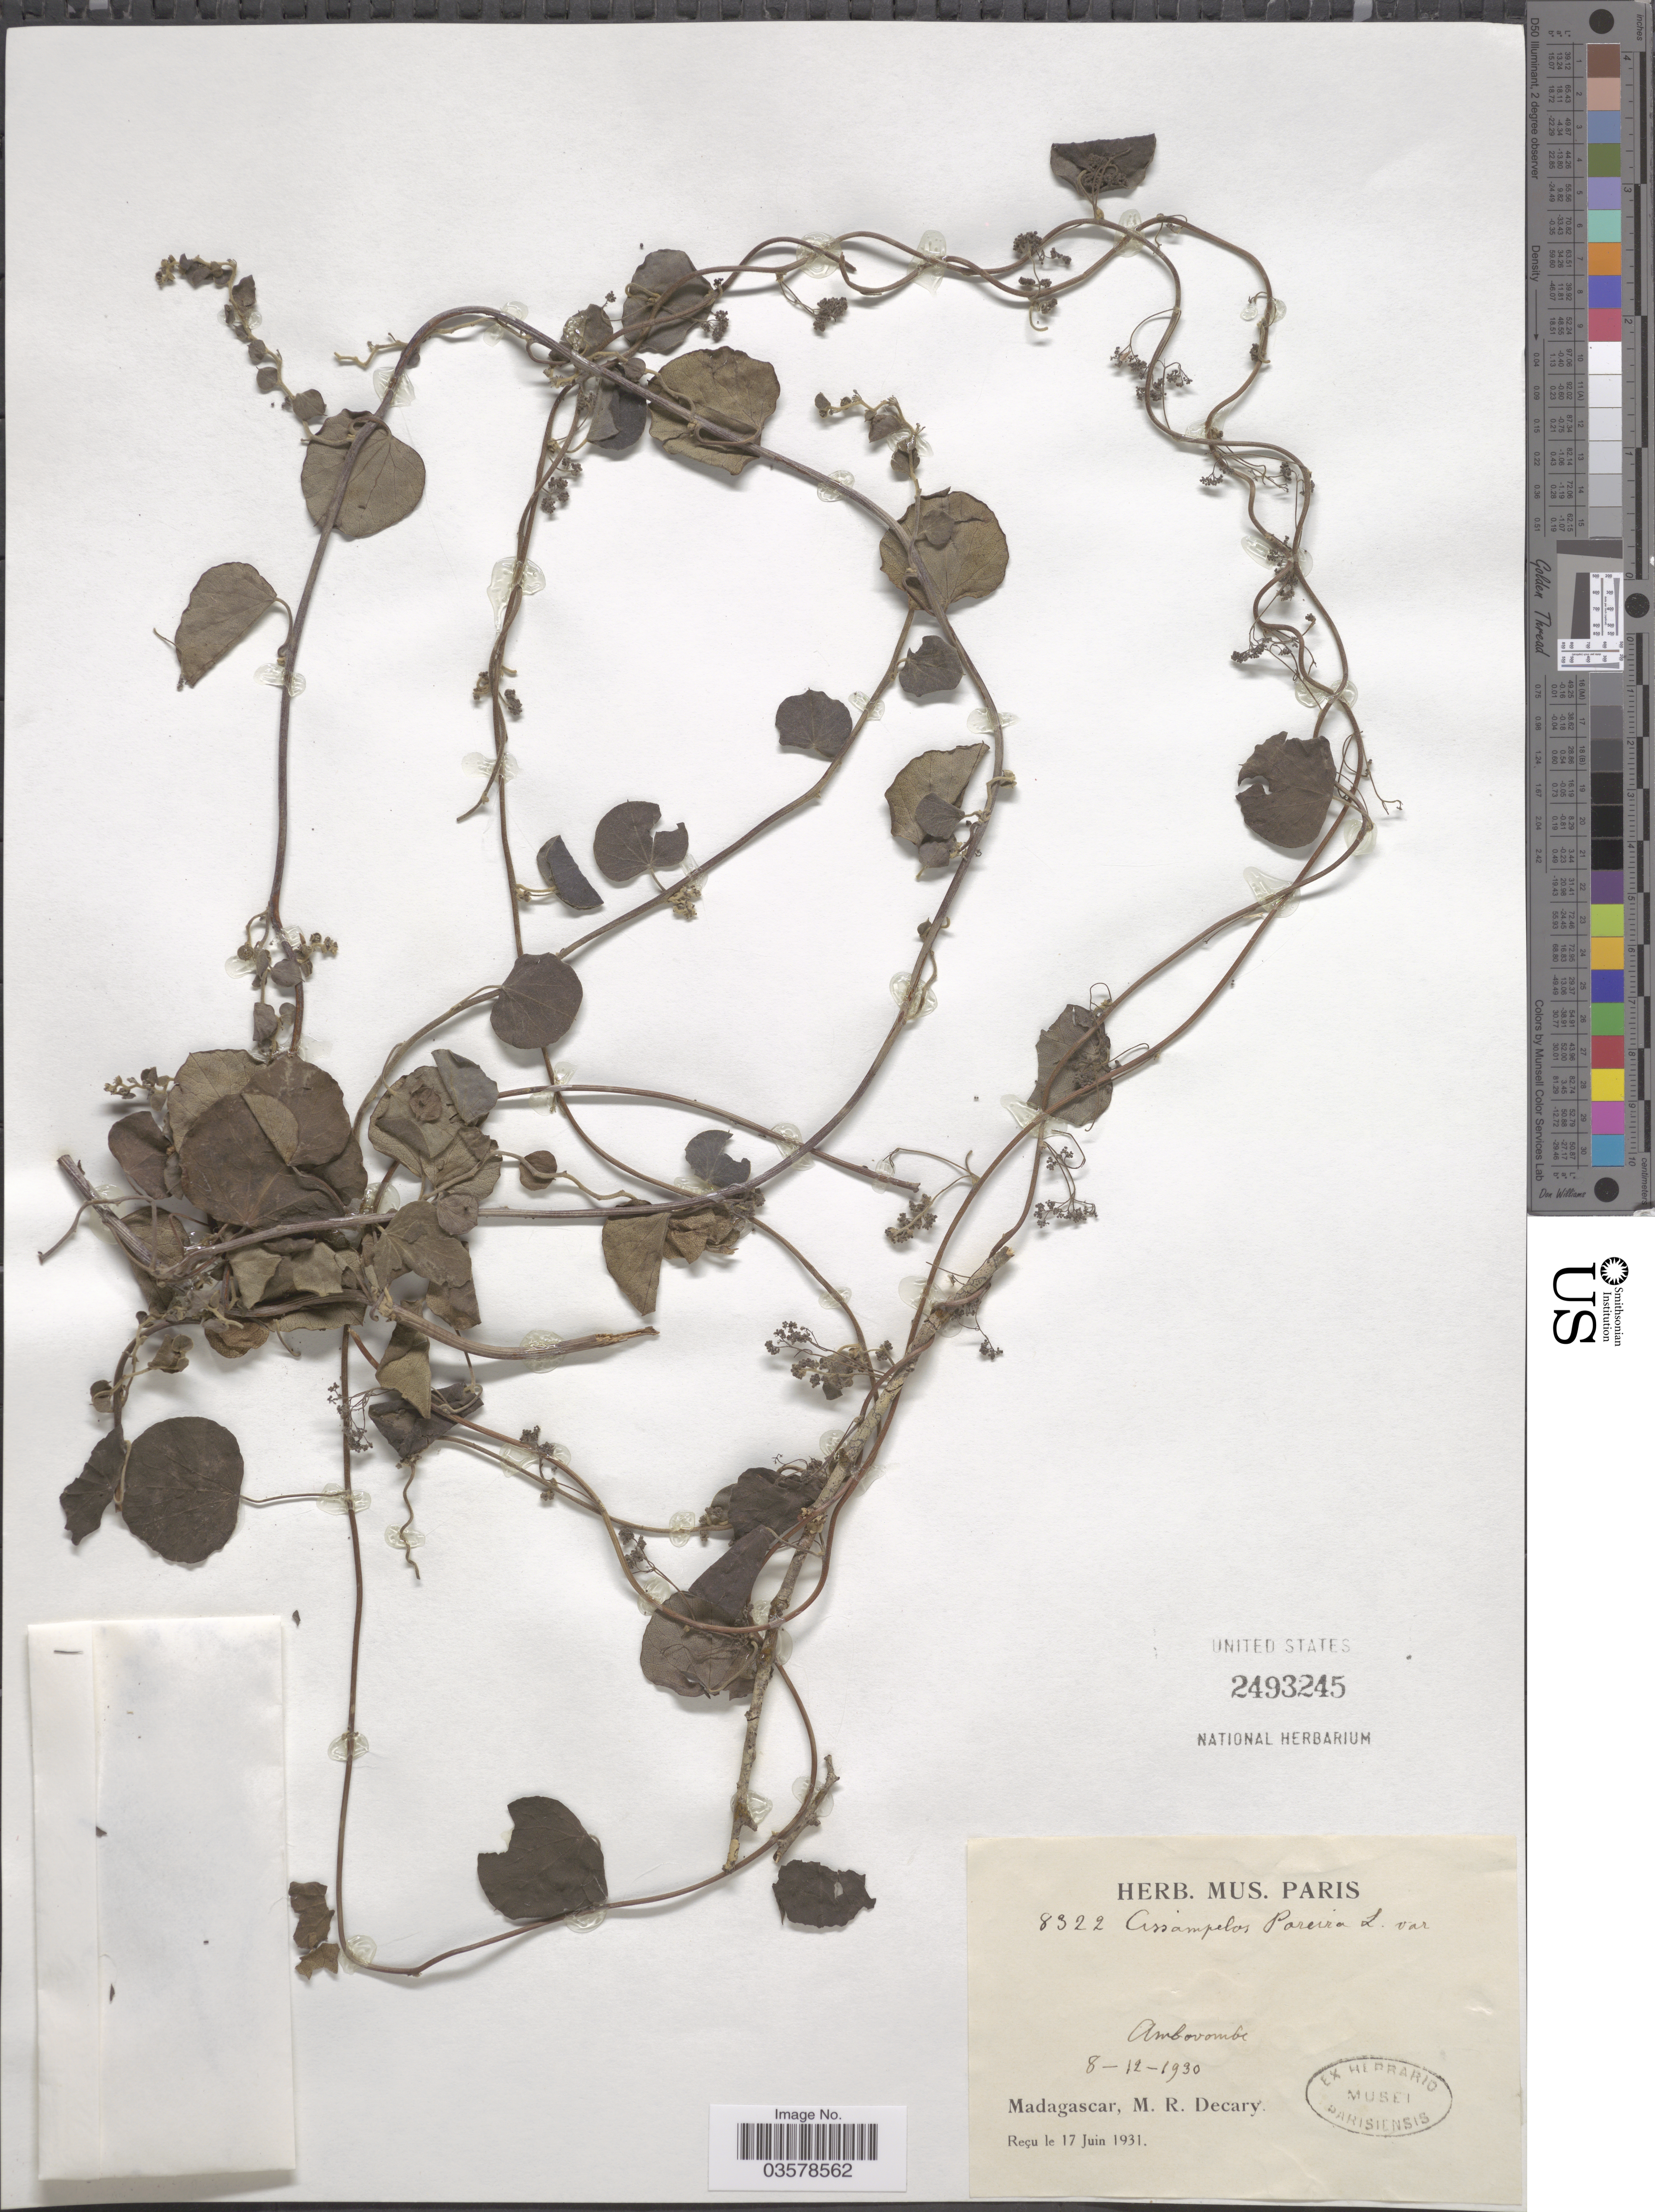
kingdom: Plantae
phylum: Tracheophyta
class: Magnoliopsida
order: Ranunculales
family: Menispermaceae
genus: Cissampelos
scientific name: Cissampelos pareira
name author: L.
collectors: R. Decary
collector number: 8322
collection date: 1930-12-08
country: Madagascar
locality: Ambovombe.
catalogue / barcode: US 2493245